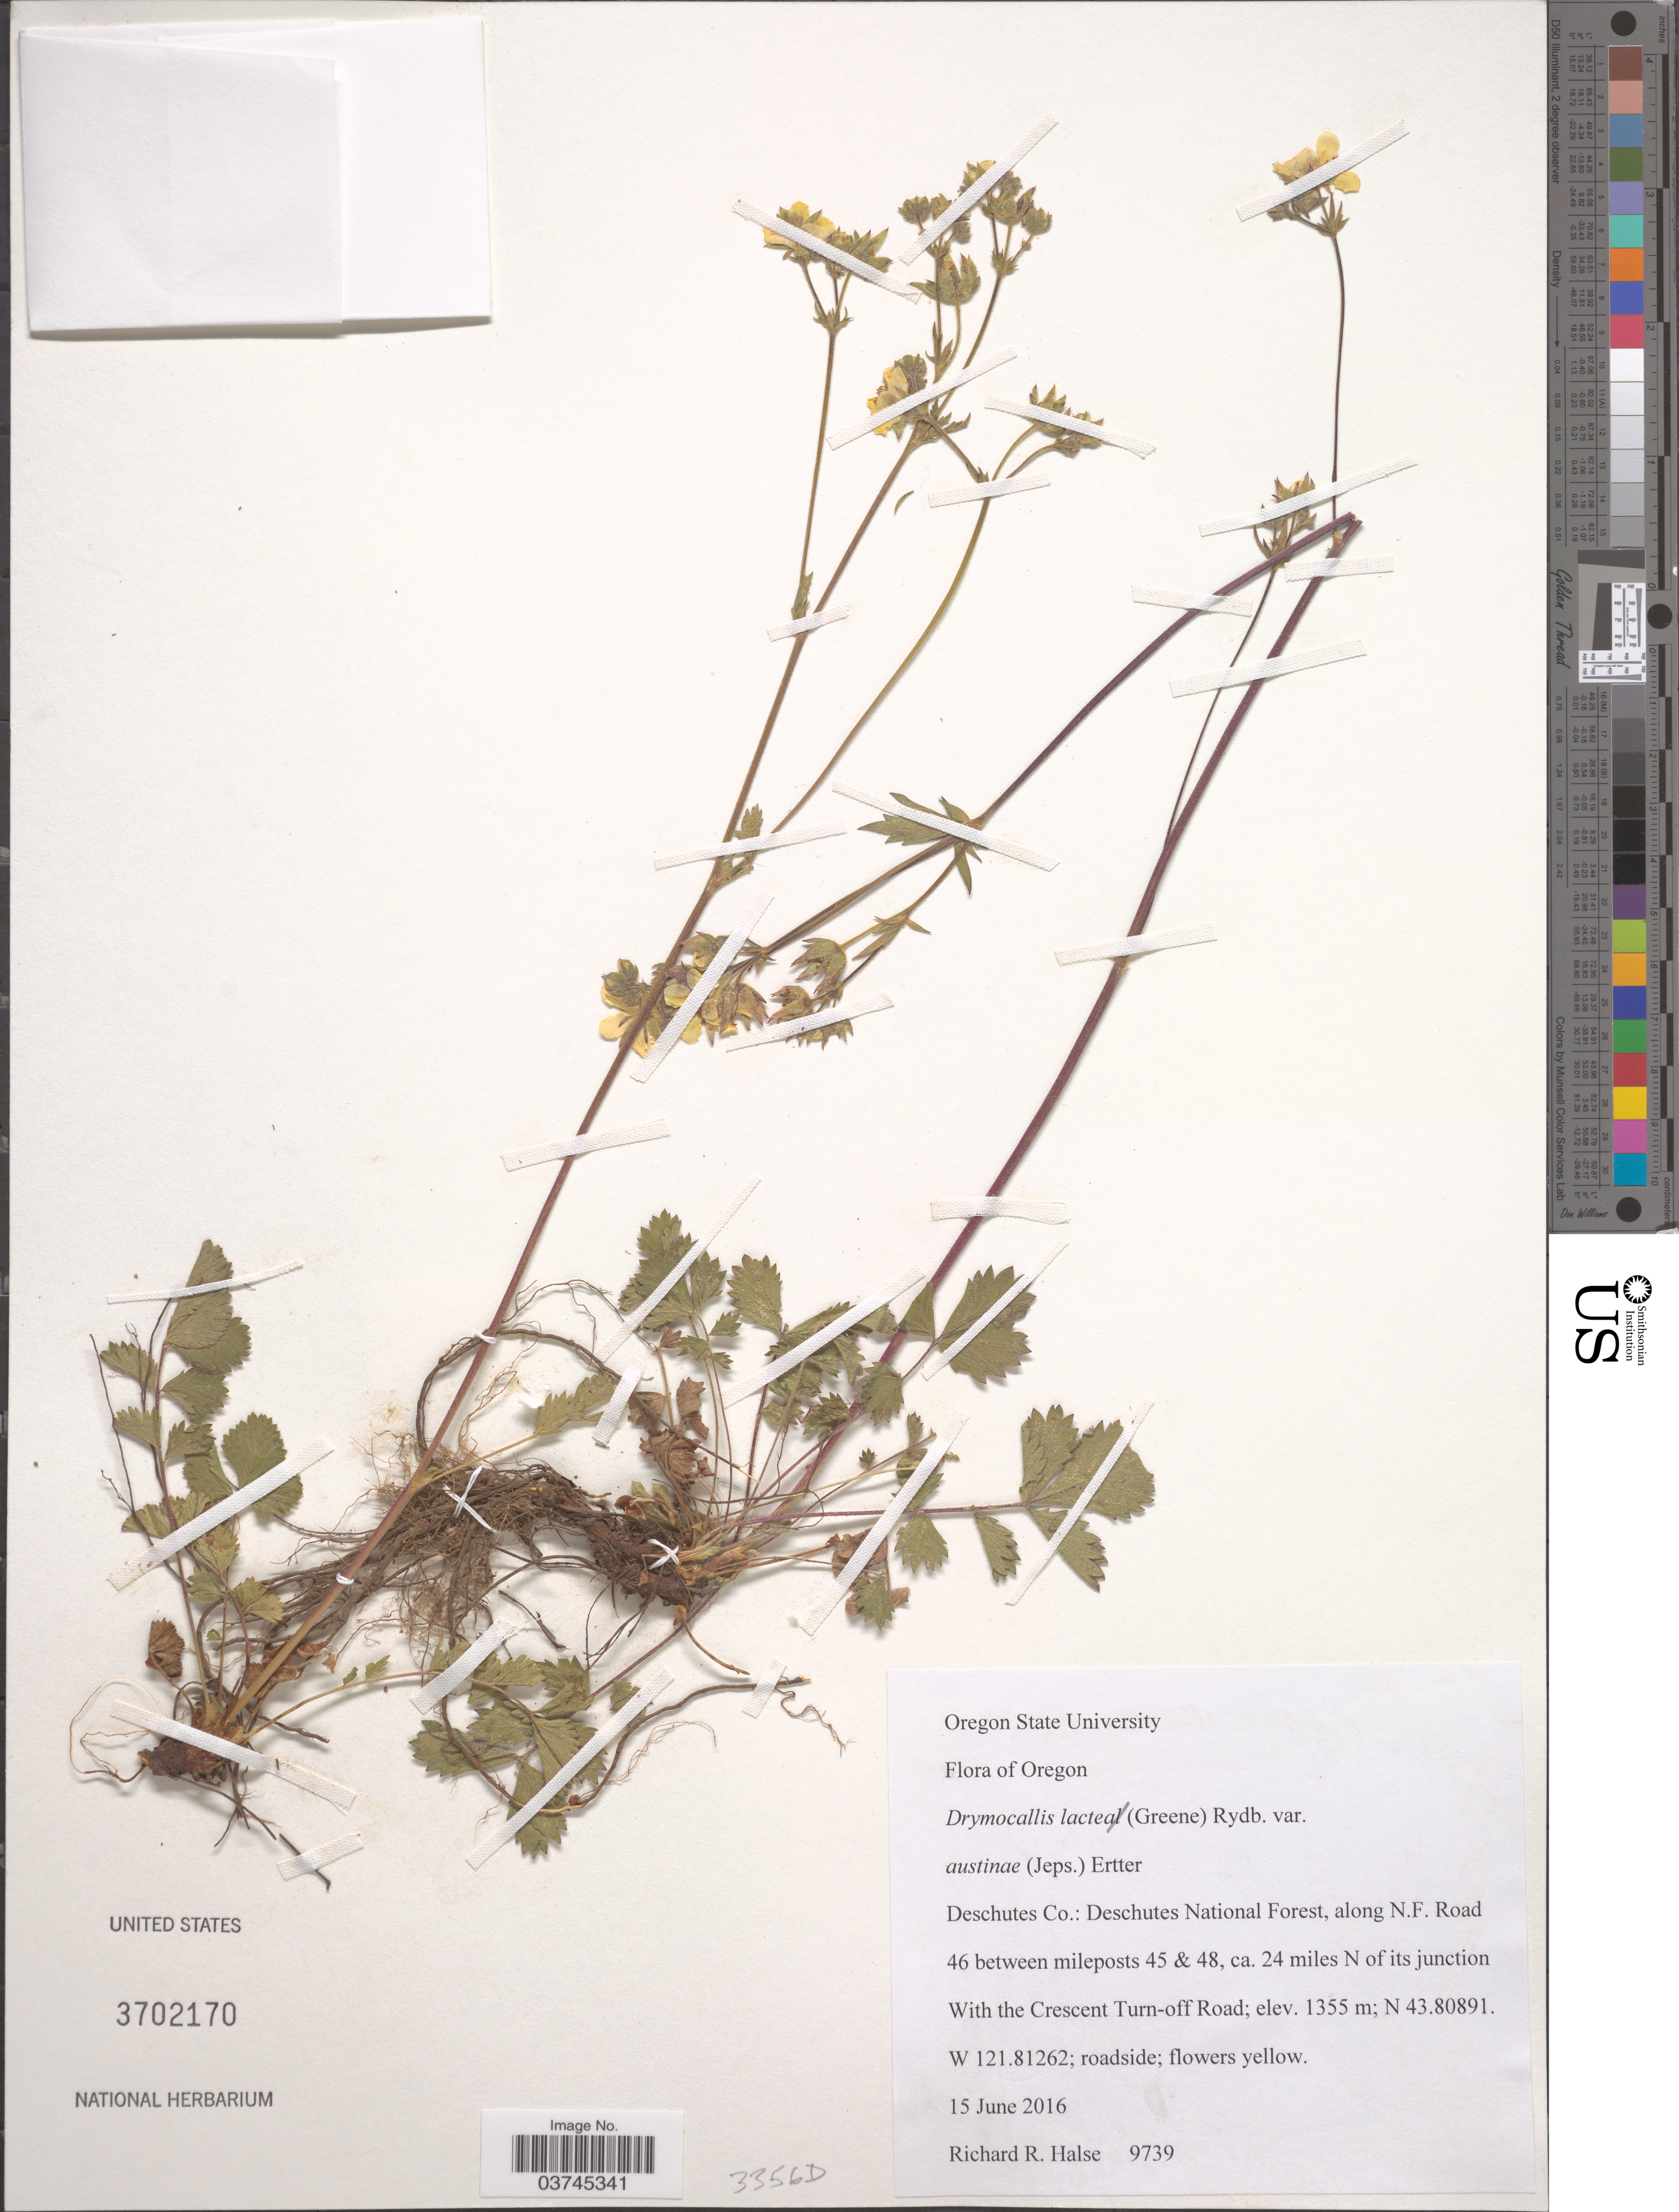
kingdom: Plantae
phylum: Tracheophyta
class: Magnoliopsida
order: Rosales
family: Rosaceae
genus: Drymocallis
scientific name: Drymocallis lactea var. austiniae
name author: (Jeps.) Ertter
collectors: R. Halse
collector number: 9739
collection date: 2016-06-15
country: United States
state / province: Oregon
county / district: Deschutes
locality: Deschutes Co.: Deschutes National Forest, along N.F. Road 46 between mileposts 45 & 48, ca. 24 miles N of its junction. With the Crescent Turn-off Road.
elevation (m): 1355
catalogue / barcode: US 3702170